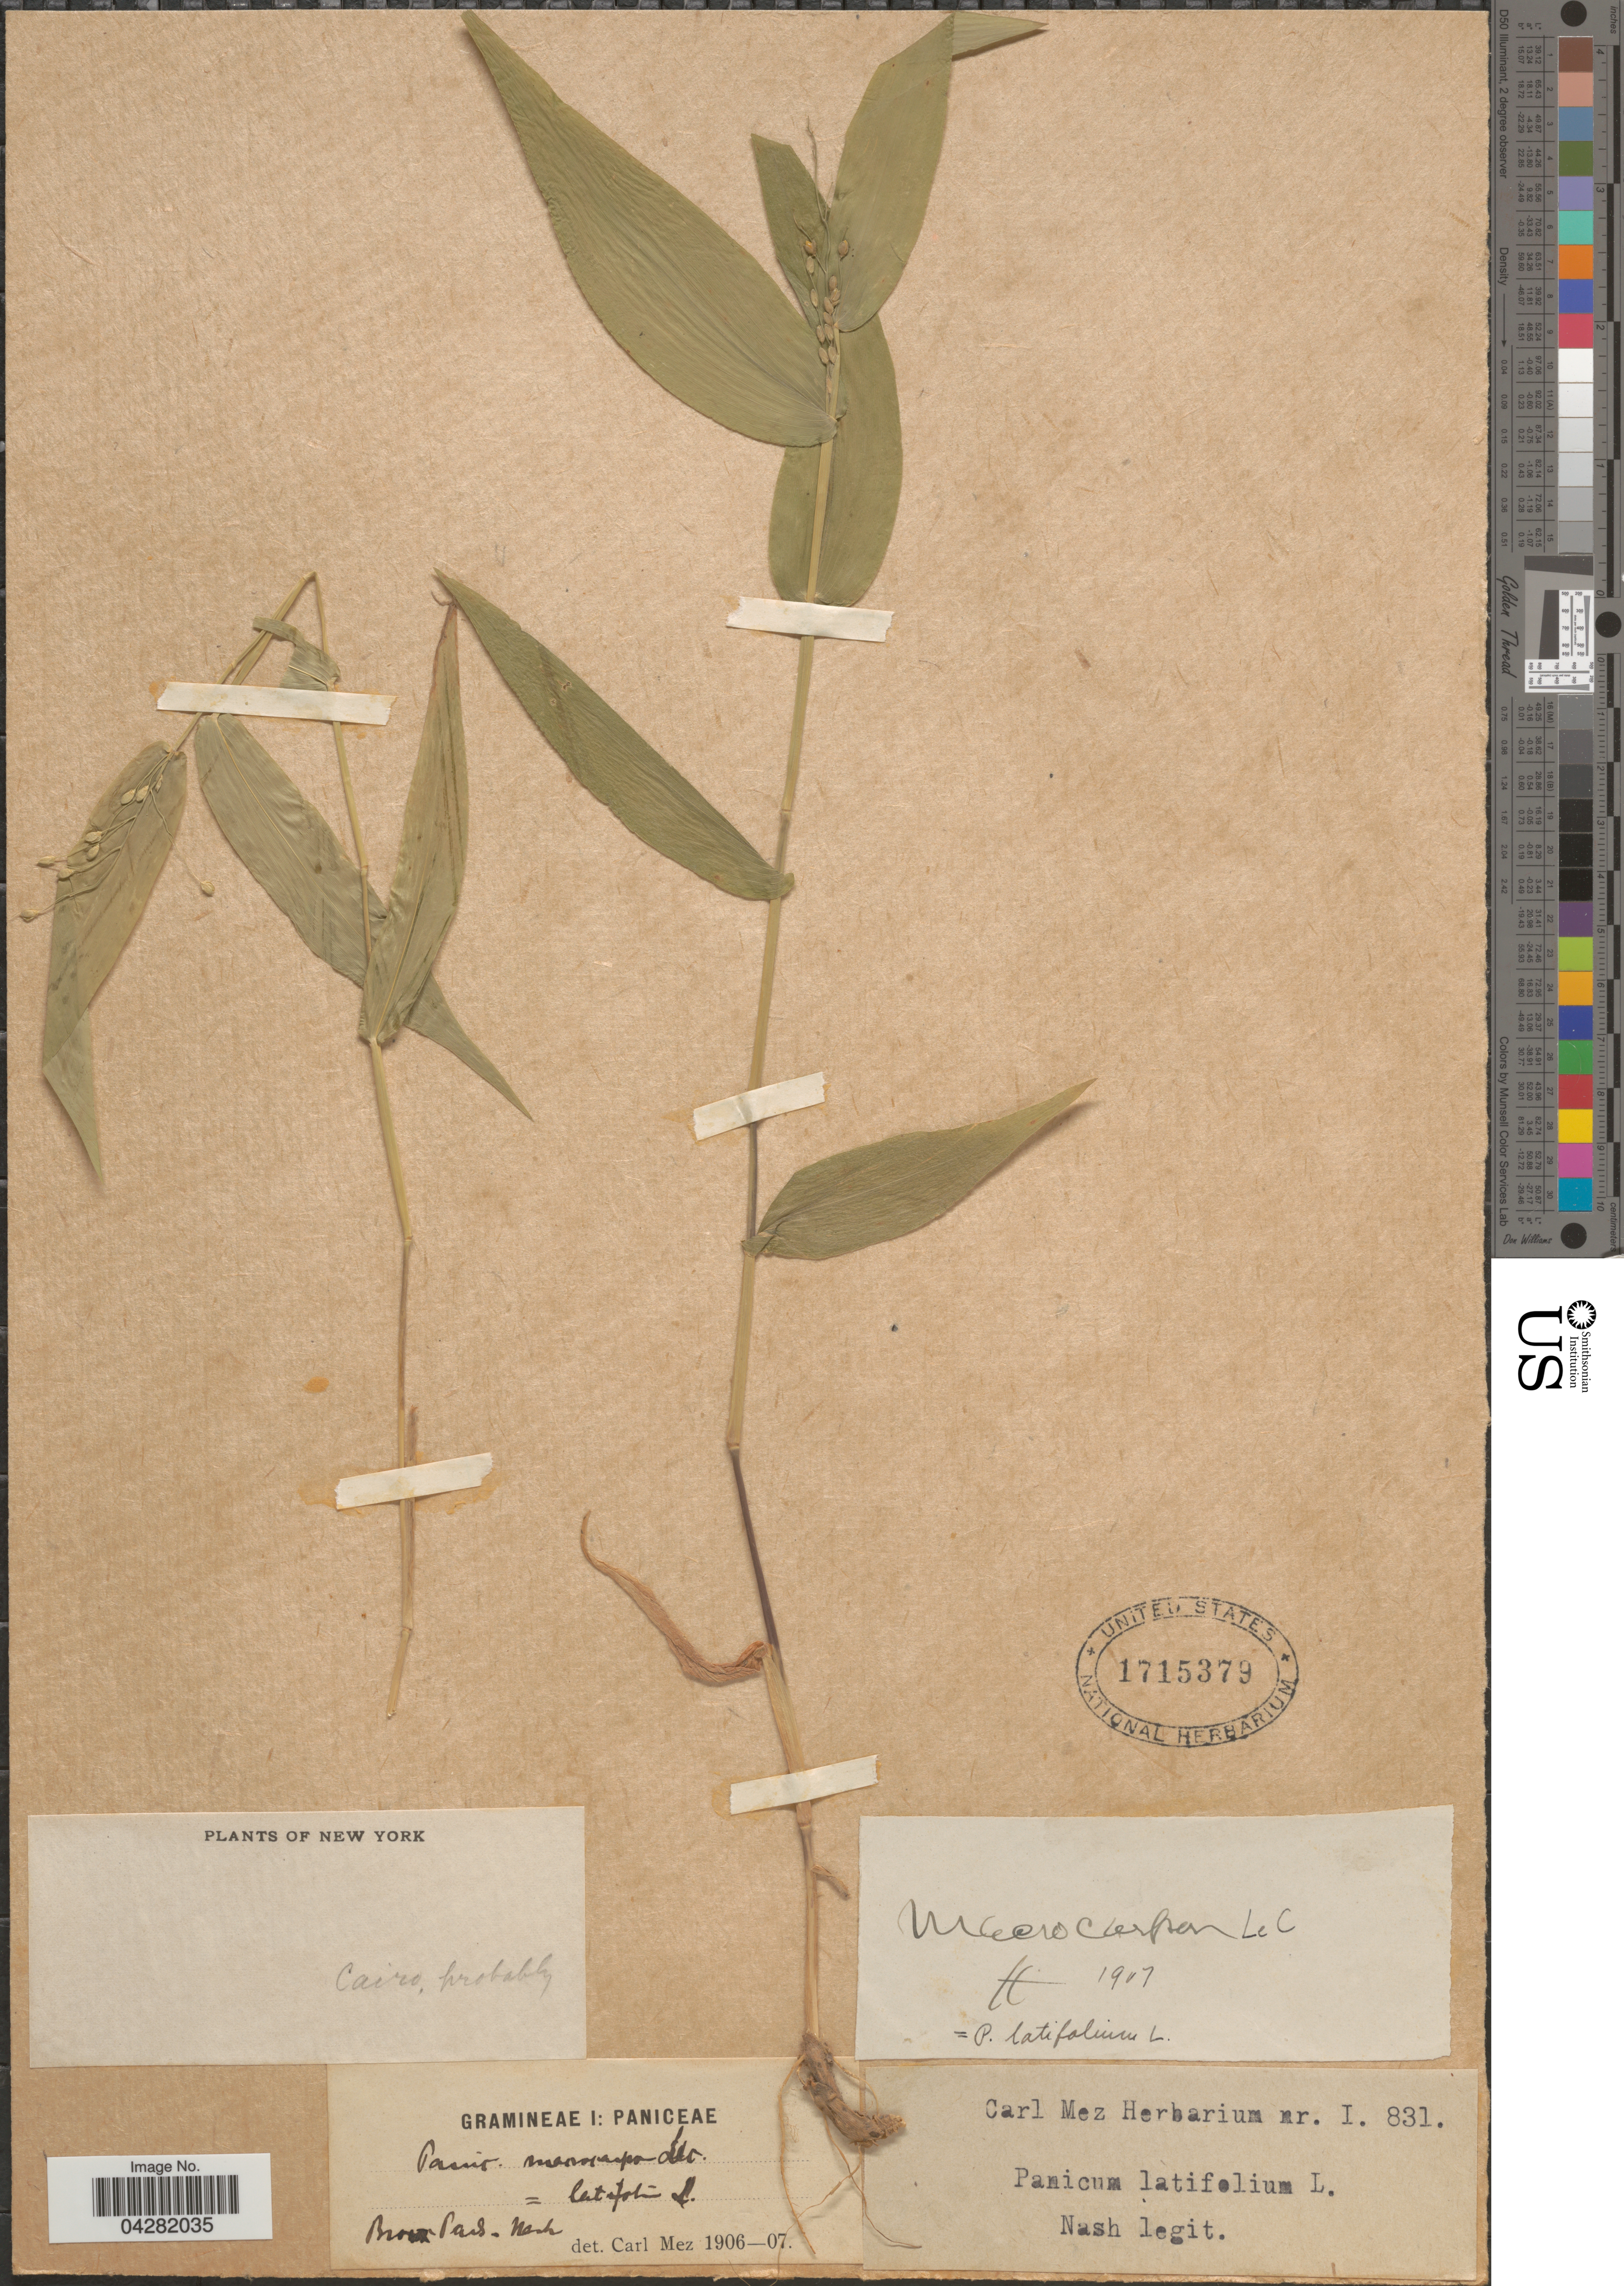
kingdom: Plantae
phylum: Tracheophyta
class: Liliopsida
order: Poales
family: Poaceae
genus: Dichanthelium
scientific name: Dichanthelium latifolium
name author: (L.) Harvill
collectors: -- Nash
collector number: I831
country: United States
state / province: New York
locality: Cairo probably.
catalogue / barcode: US 1715379